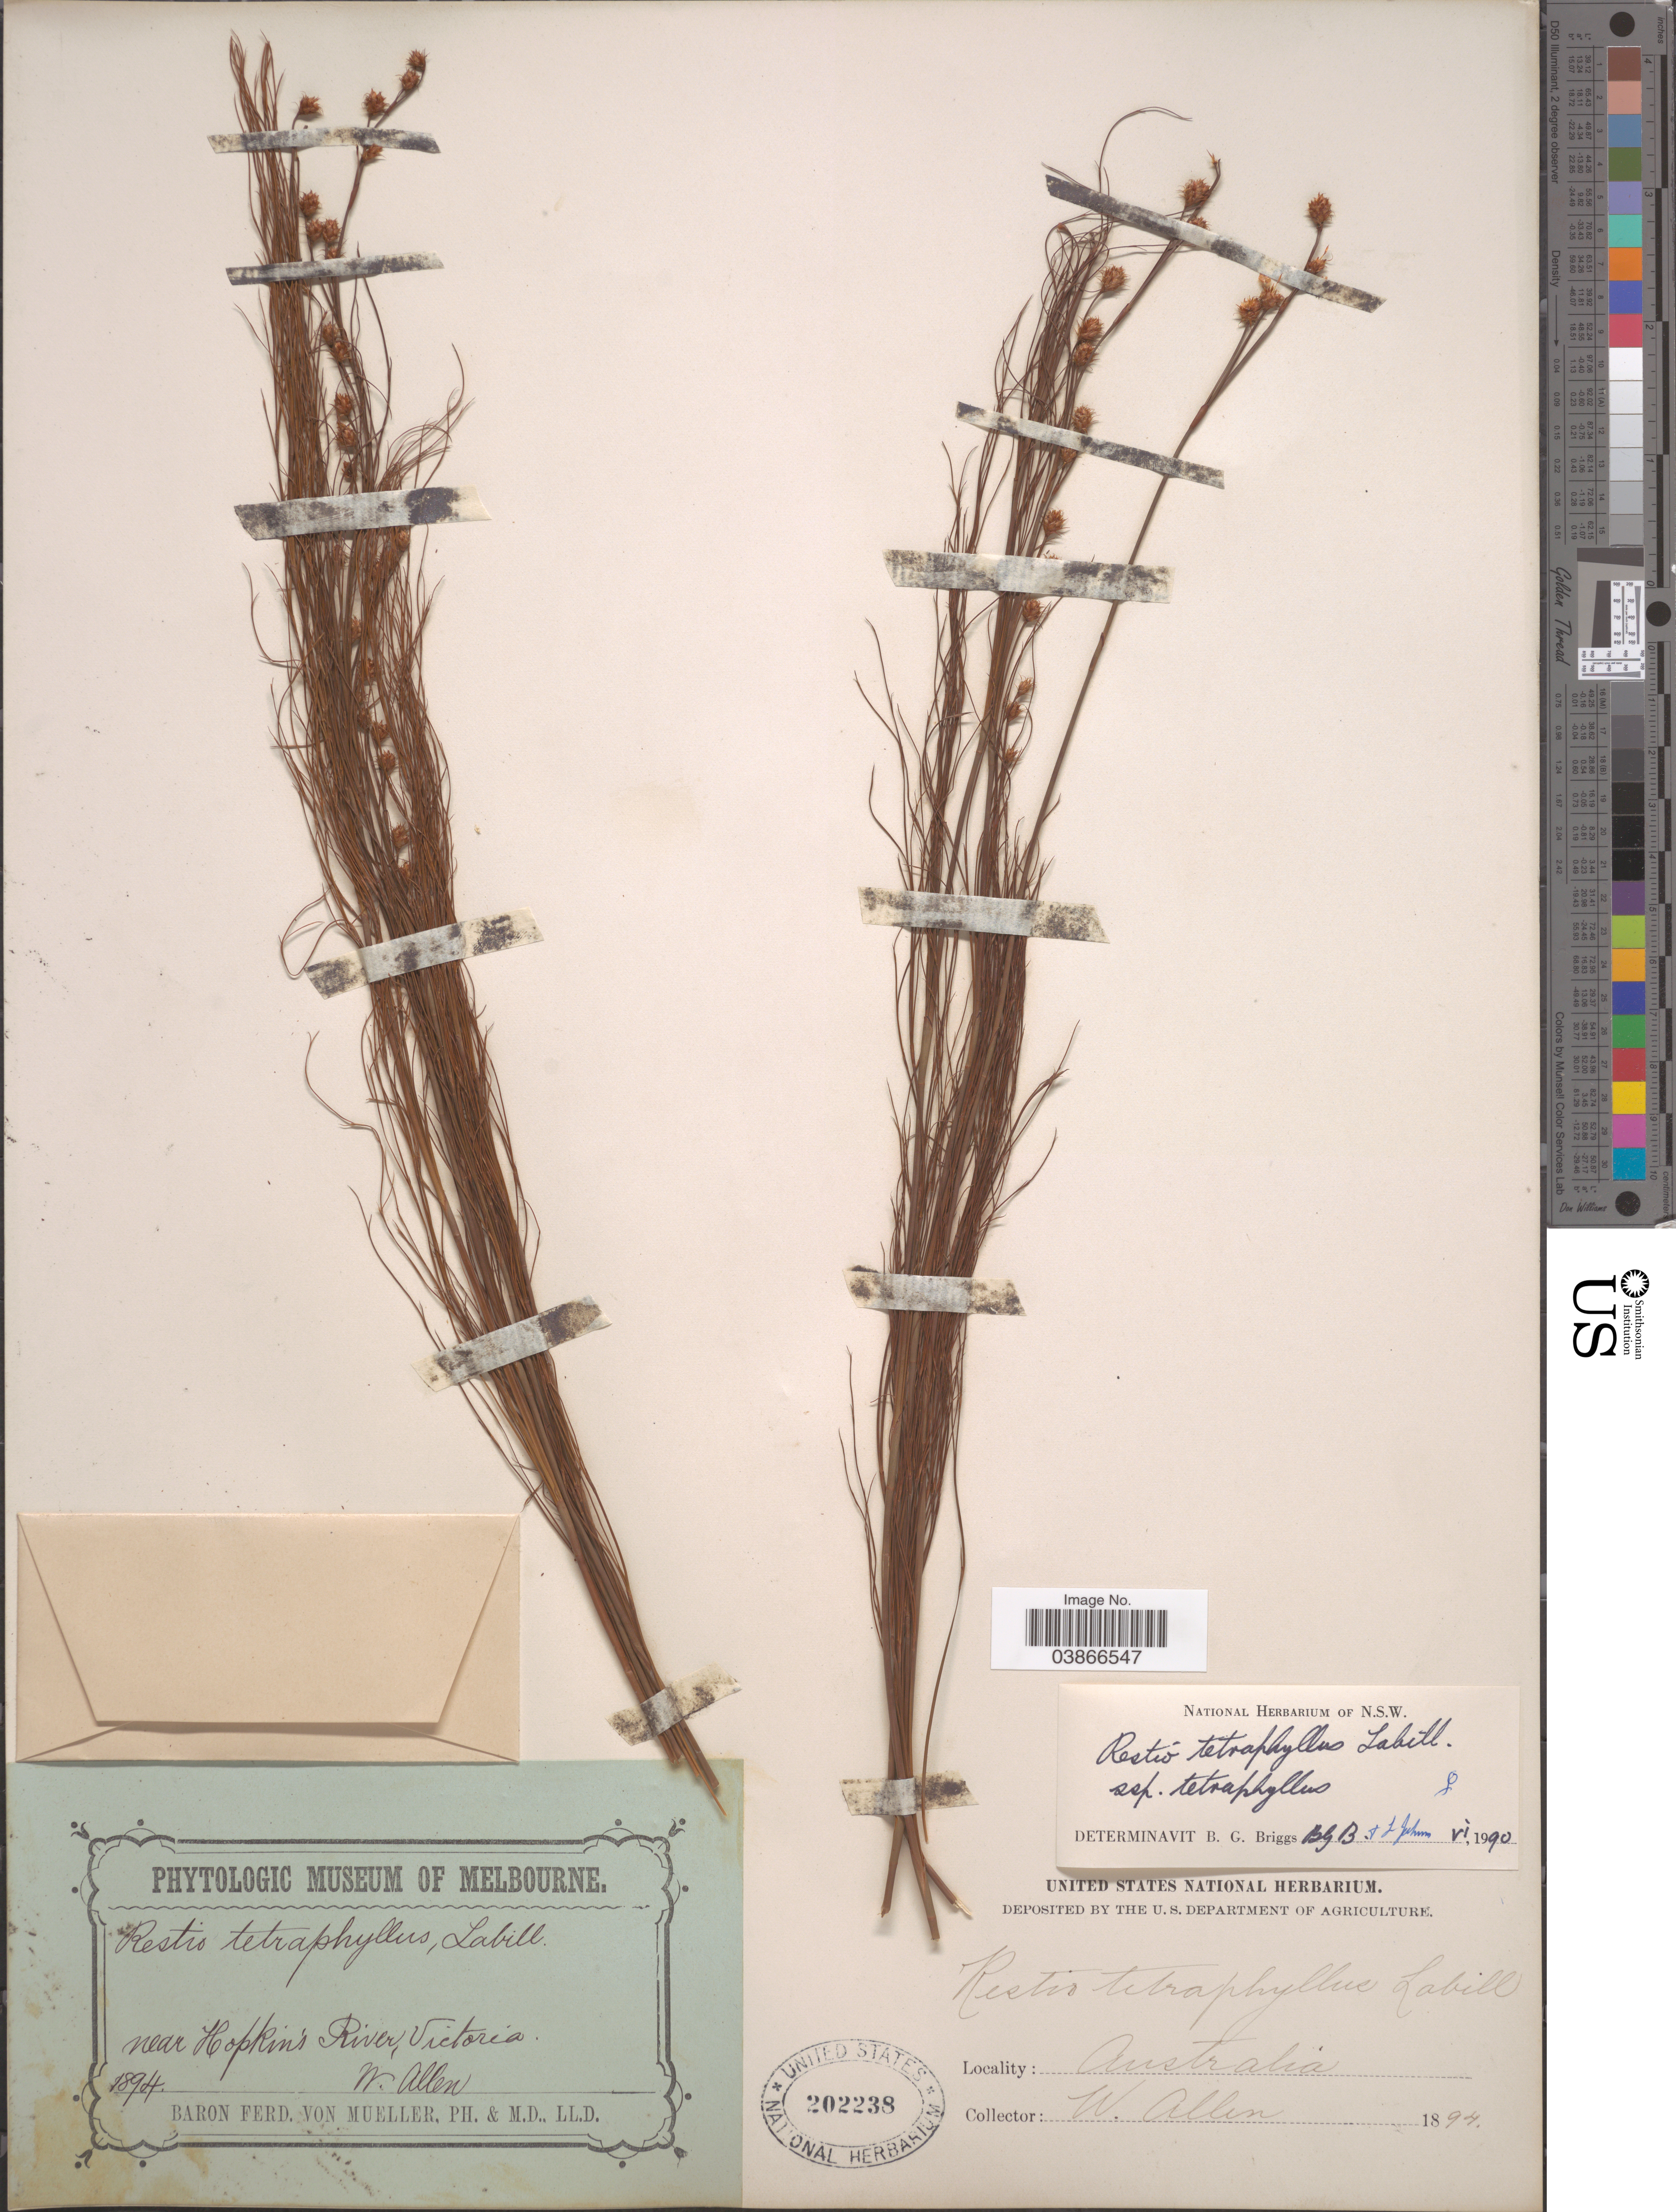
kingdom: Plantae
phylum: Tracheophyta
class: Liliopsida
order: Poales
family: Restionaceae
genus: Baloskion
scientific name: Baloskion tetraphyllum subsp. meiostachyum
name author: (L.A.S. Johnson & O.D. Evans) B.G. Briggs & L.A.S. Johnson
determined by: Strong, Mark T., (BOT), Smithsonian Institution - National Museum of Natural History (UNITED STATES)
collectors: W. Allen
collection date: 1894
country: Australia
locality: Near Hopkin's River, Victoria.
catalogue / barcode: US 202238